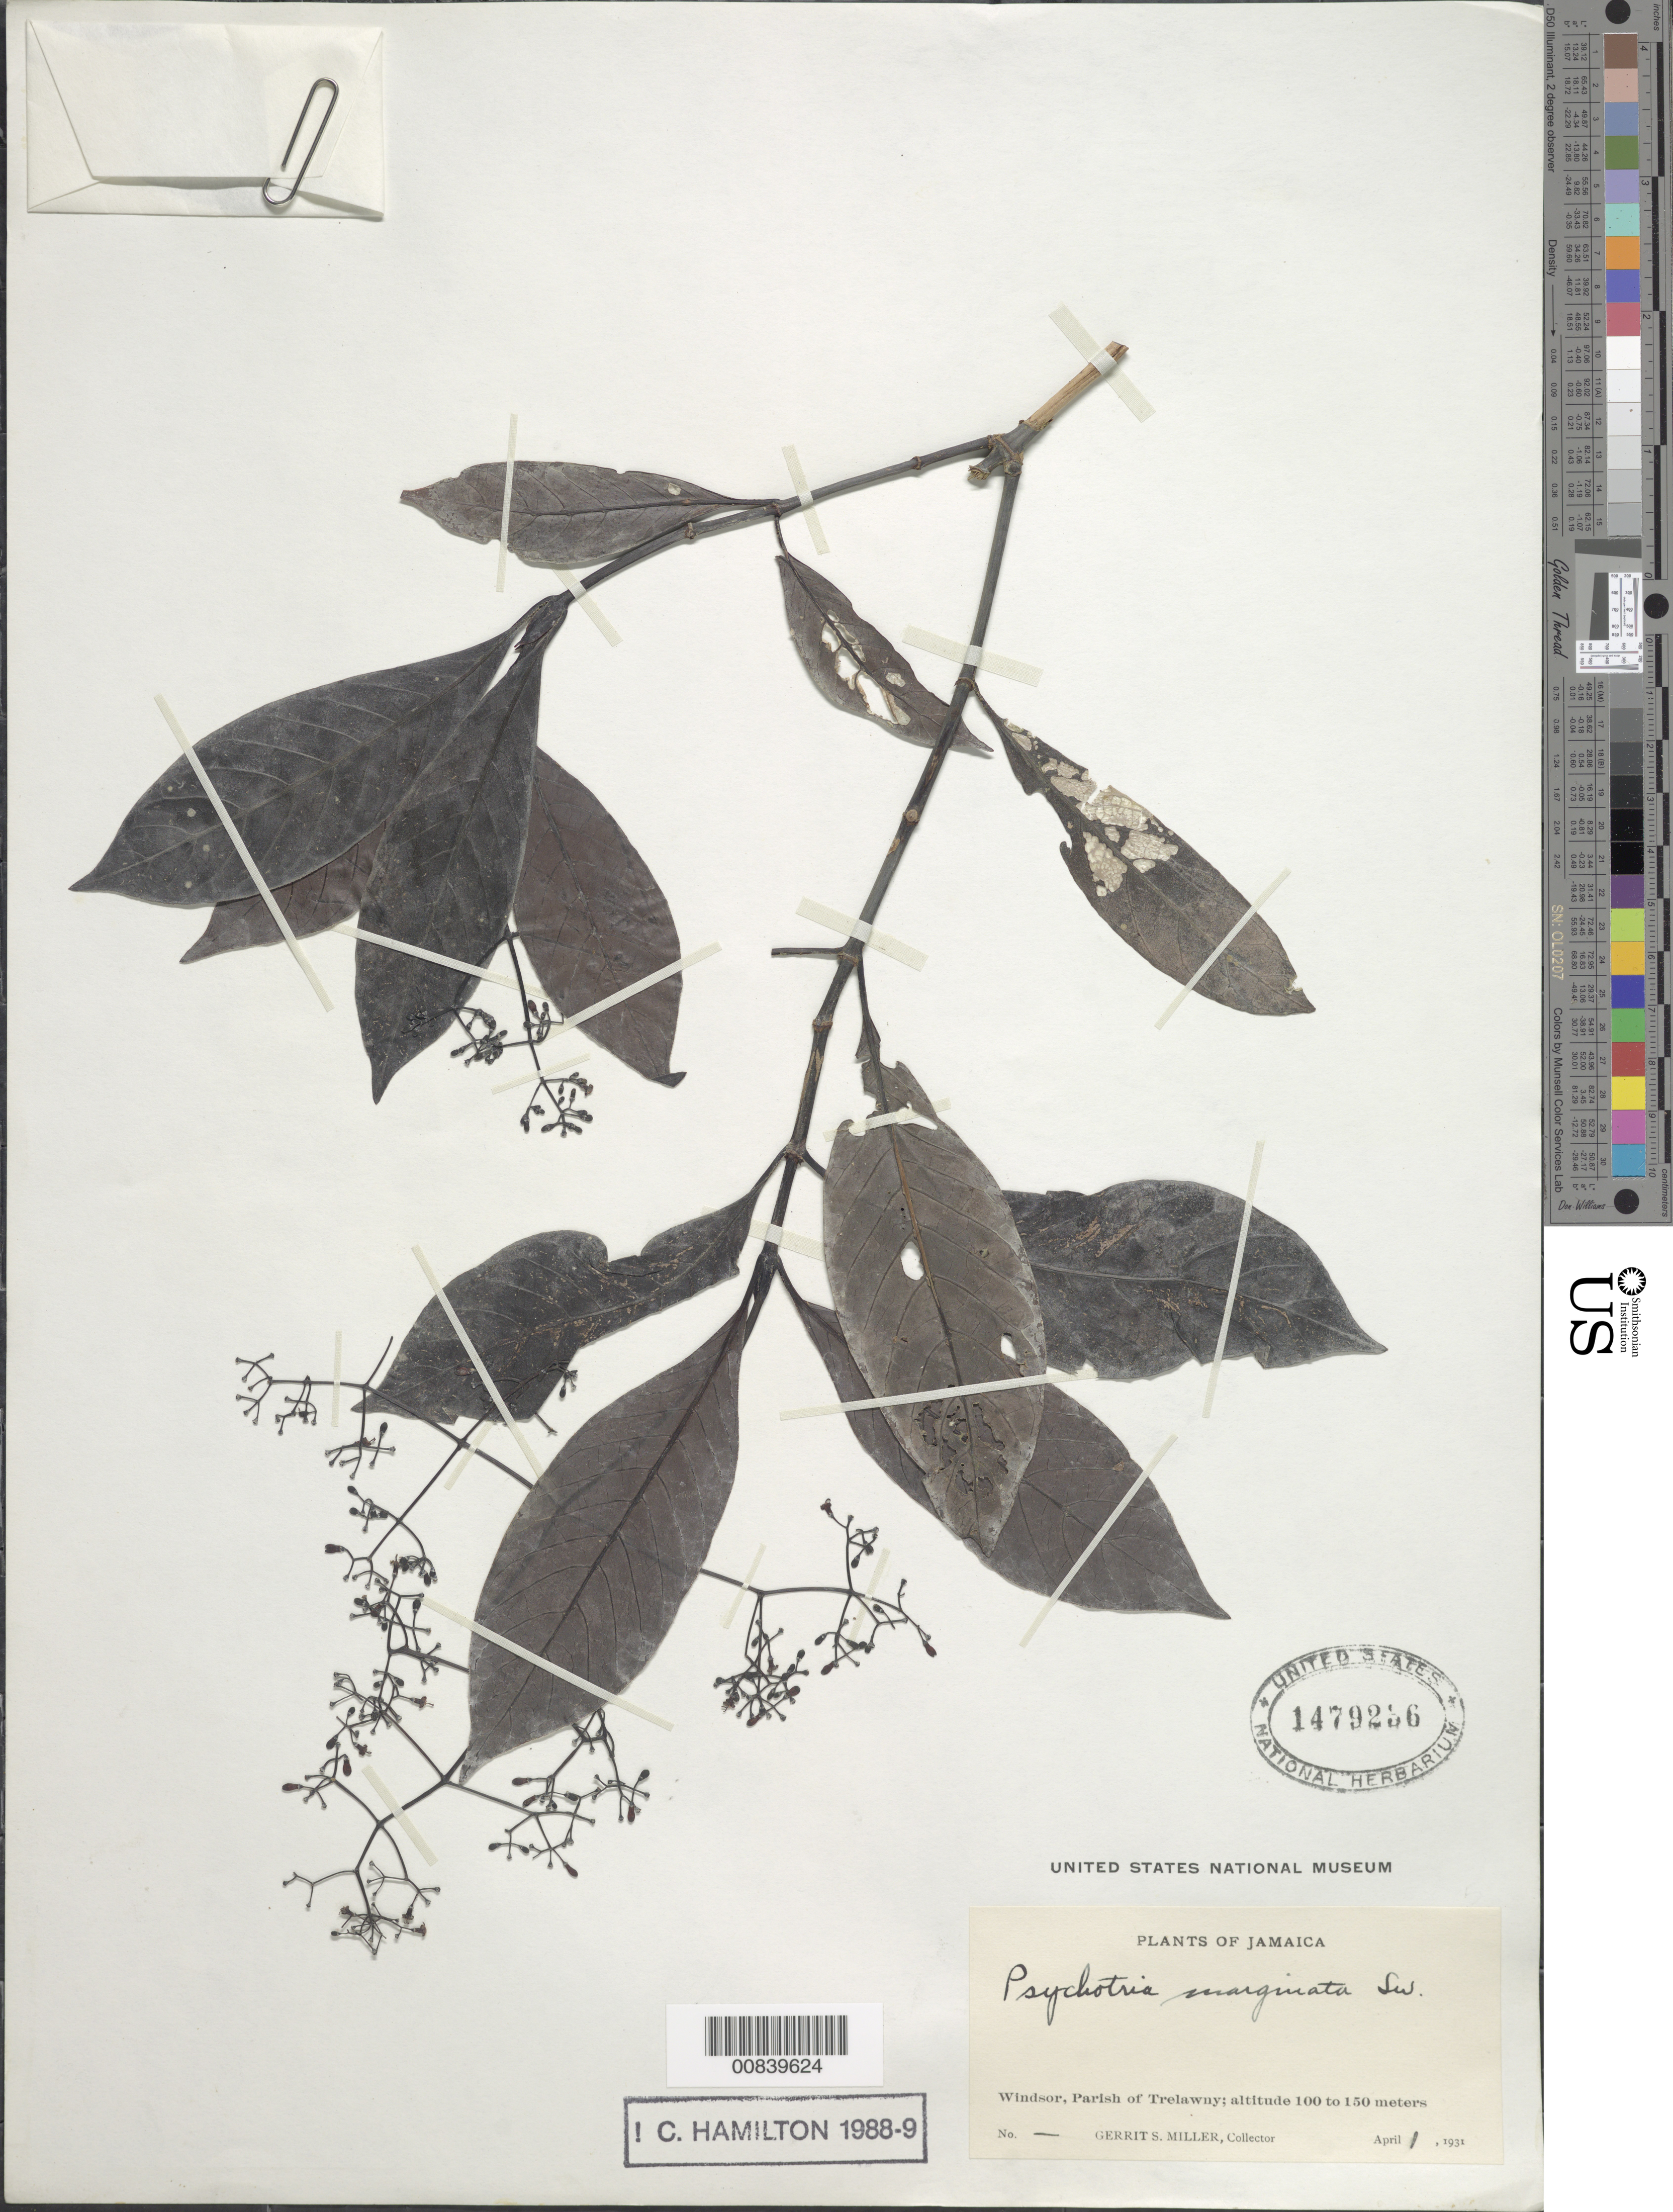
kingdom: Plantae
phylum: Tracheophyta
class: Magnoliopsida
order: Gentianales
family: Rubiaceae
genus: Margaritopsis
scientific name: Margaritopsis microdon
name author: (DC.) C.M. Taylor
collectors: G. S. Miller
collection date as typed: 01 Apr 1931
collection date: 1931-04-01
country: Jamaica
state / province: Trelawny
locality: Windsor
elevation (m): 100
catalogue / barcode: US 1479256